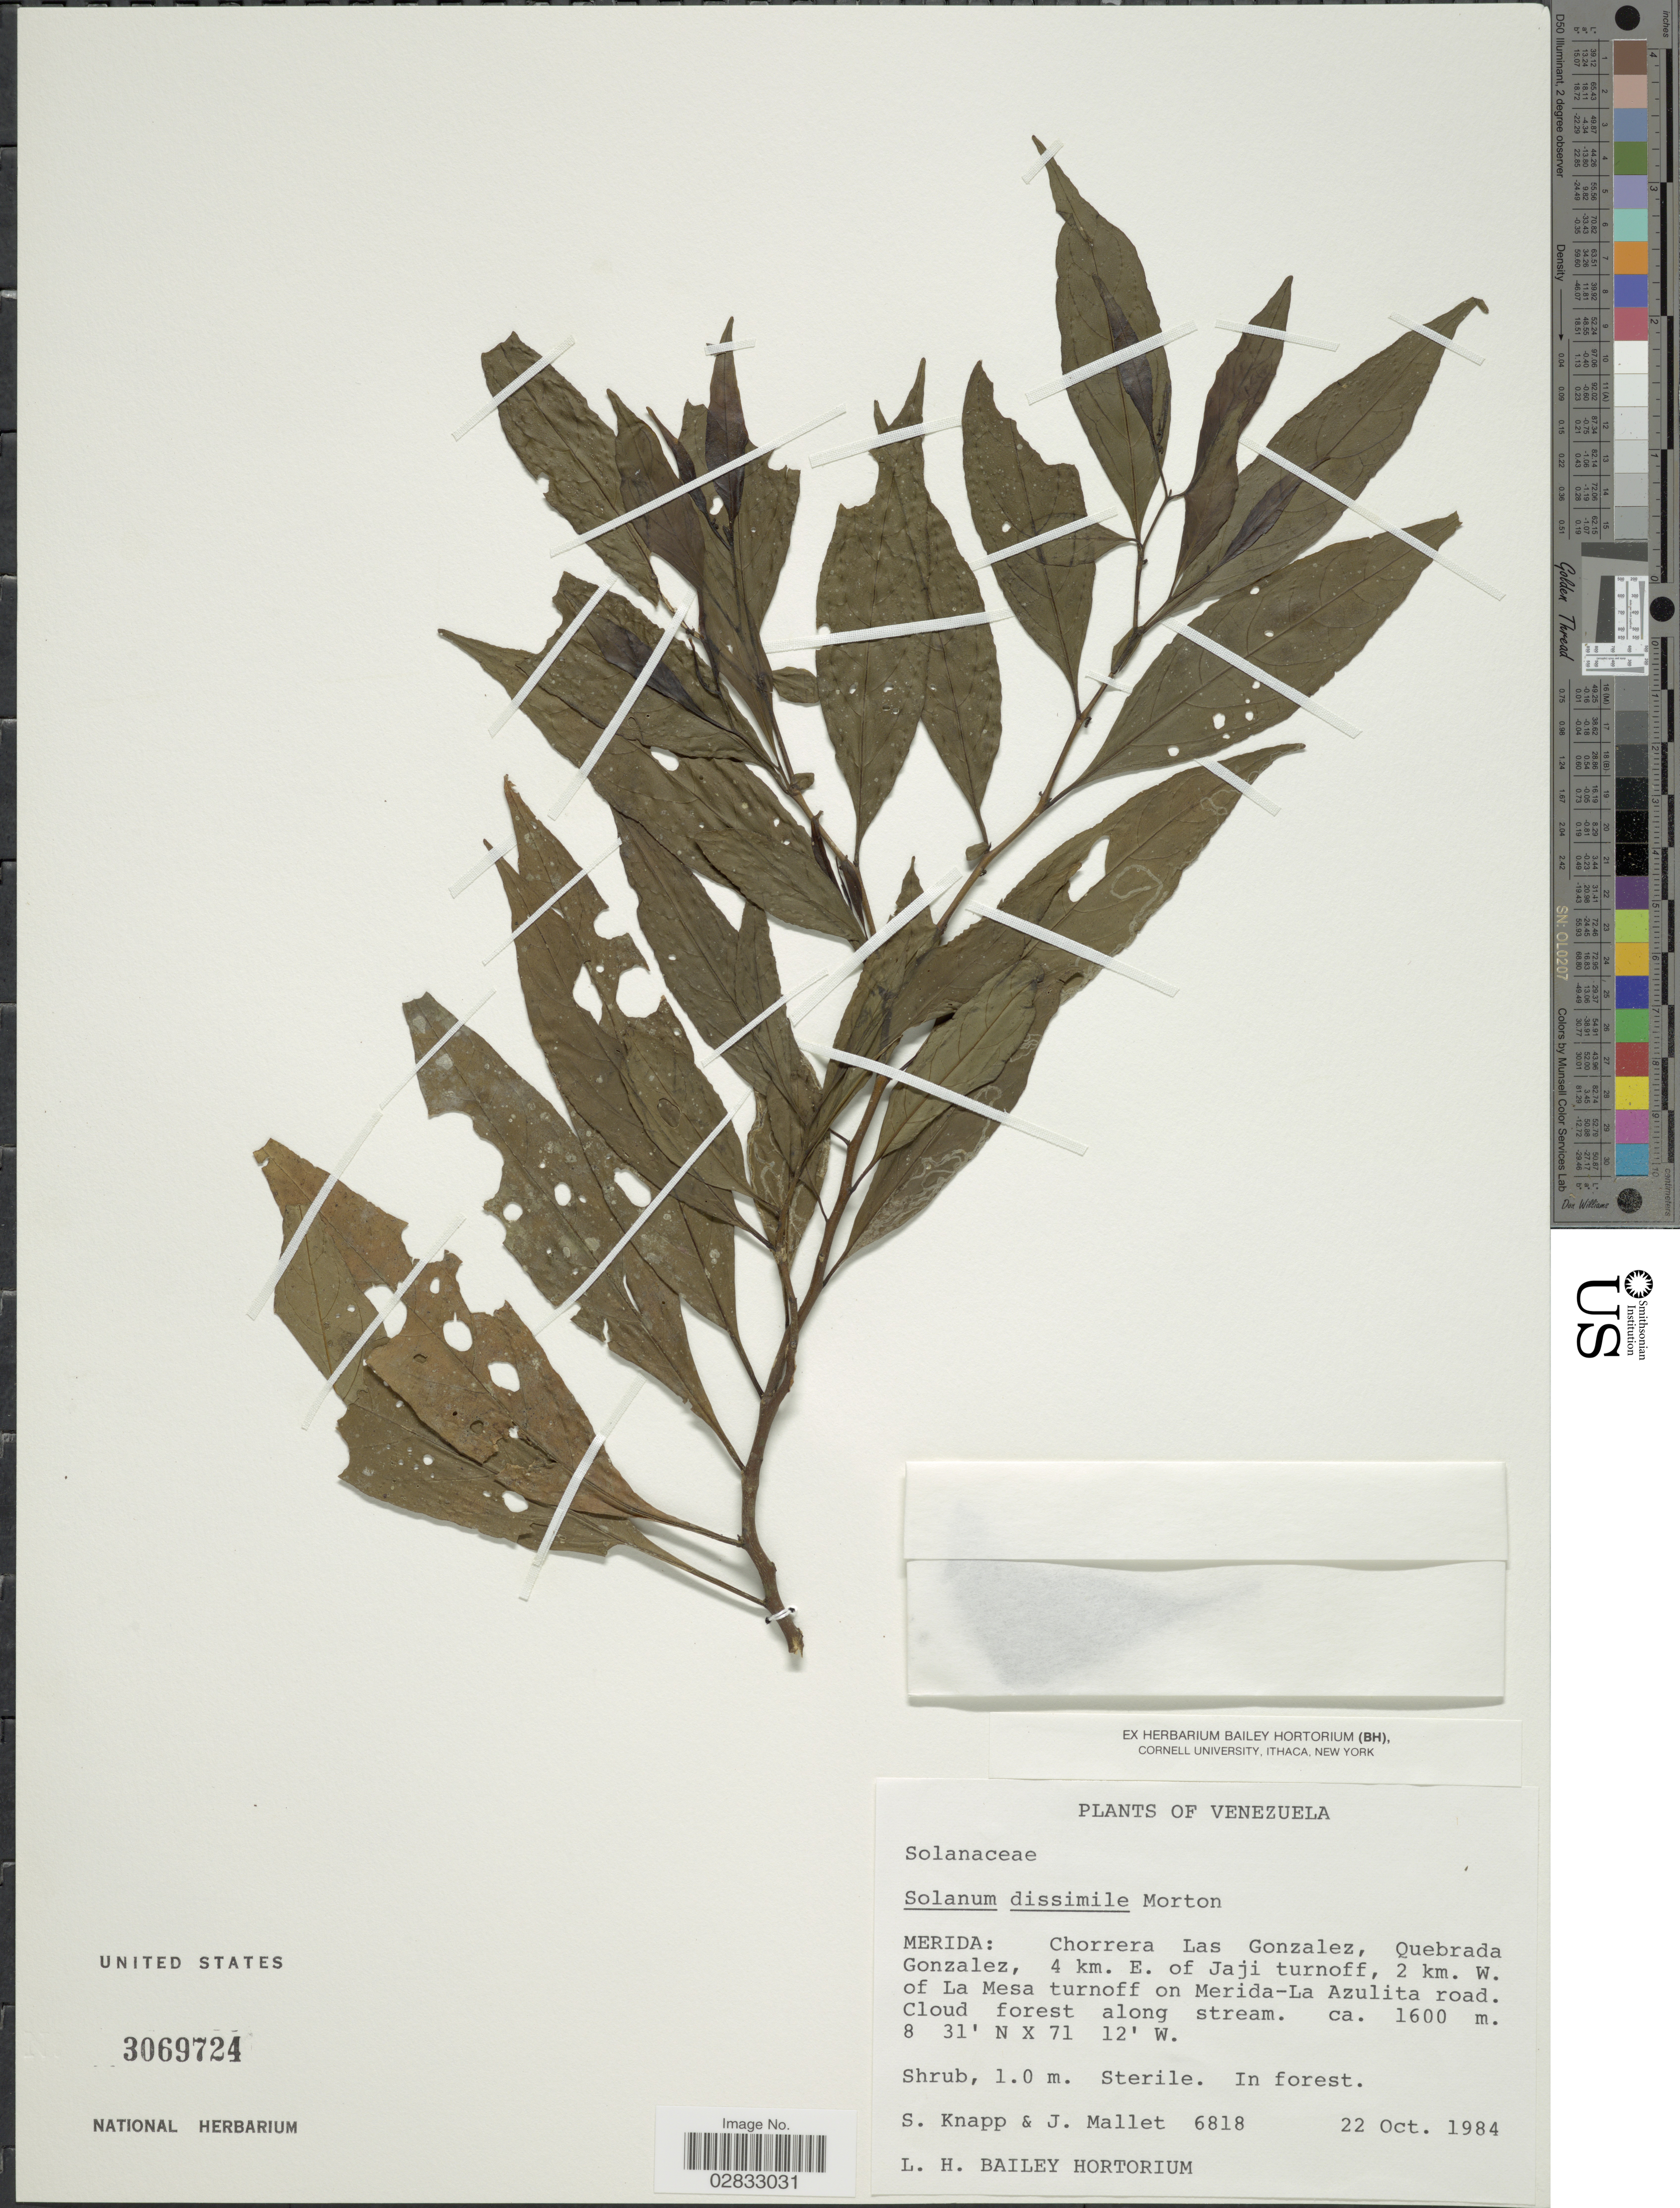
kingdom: Plantae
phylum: Tracheophyta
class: Magnoliopsida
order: Solanales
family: Solanaceae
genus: Solanum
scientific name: Solanum dissimile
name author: C.V. Morton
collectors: S. Knapp & J. Mallet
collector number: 6818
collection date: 1984-10-22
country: Venezuela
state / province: Mérida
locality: Chorrera Las Gonzalez, Quebrada Gonzalez, 4 km. E. of Jaji turnoff, 2 km. W. of La Mesa turnoff on Merida- La Azulita road.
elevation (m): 1600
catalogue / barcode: US 3069724